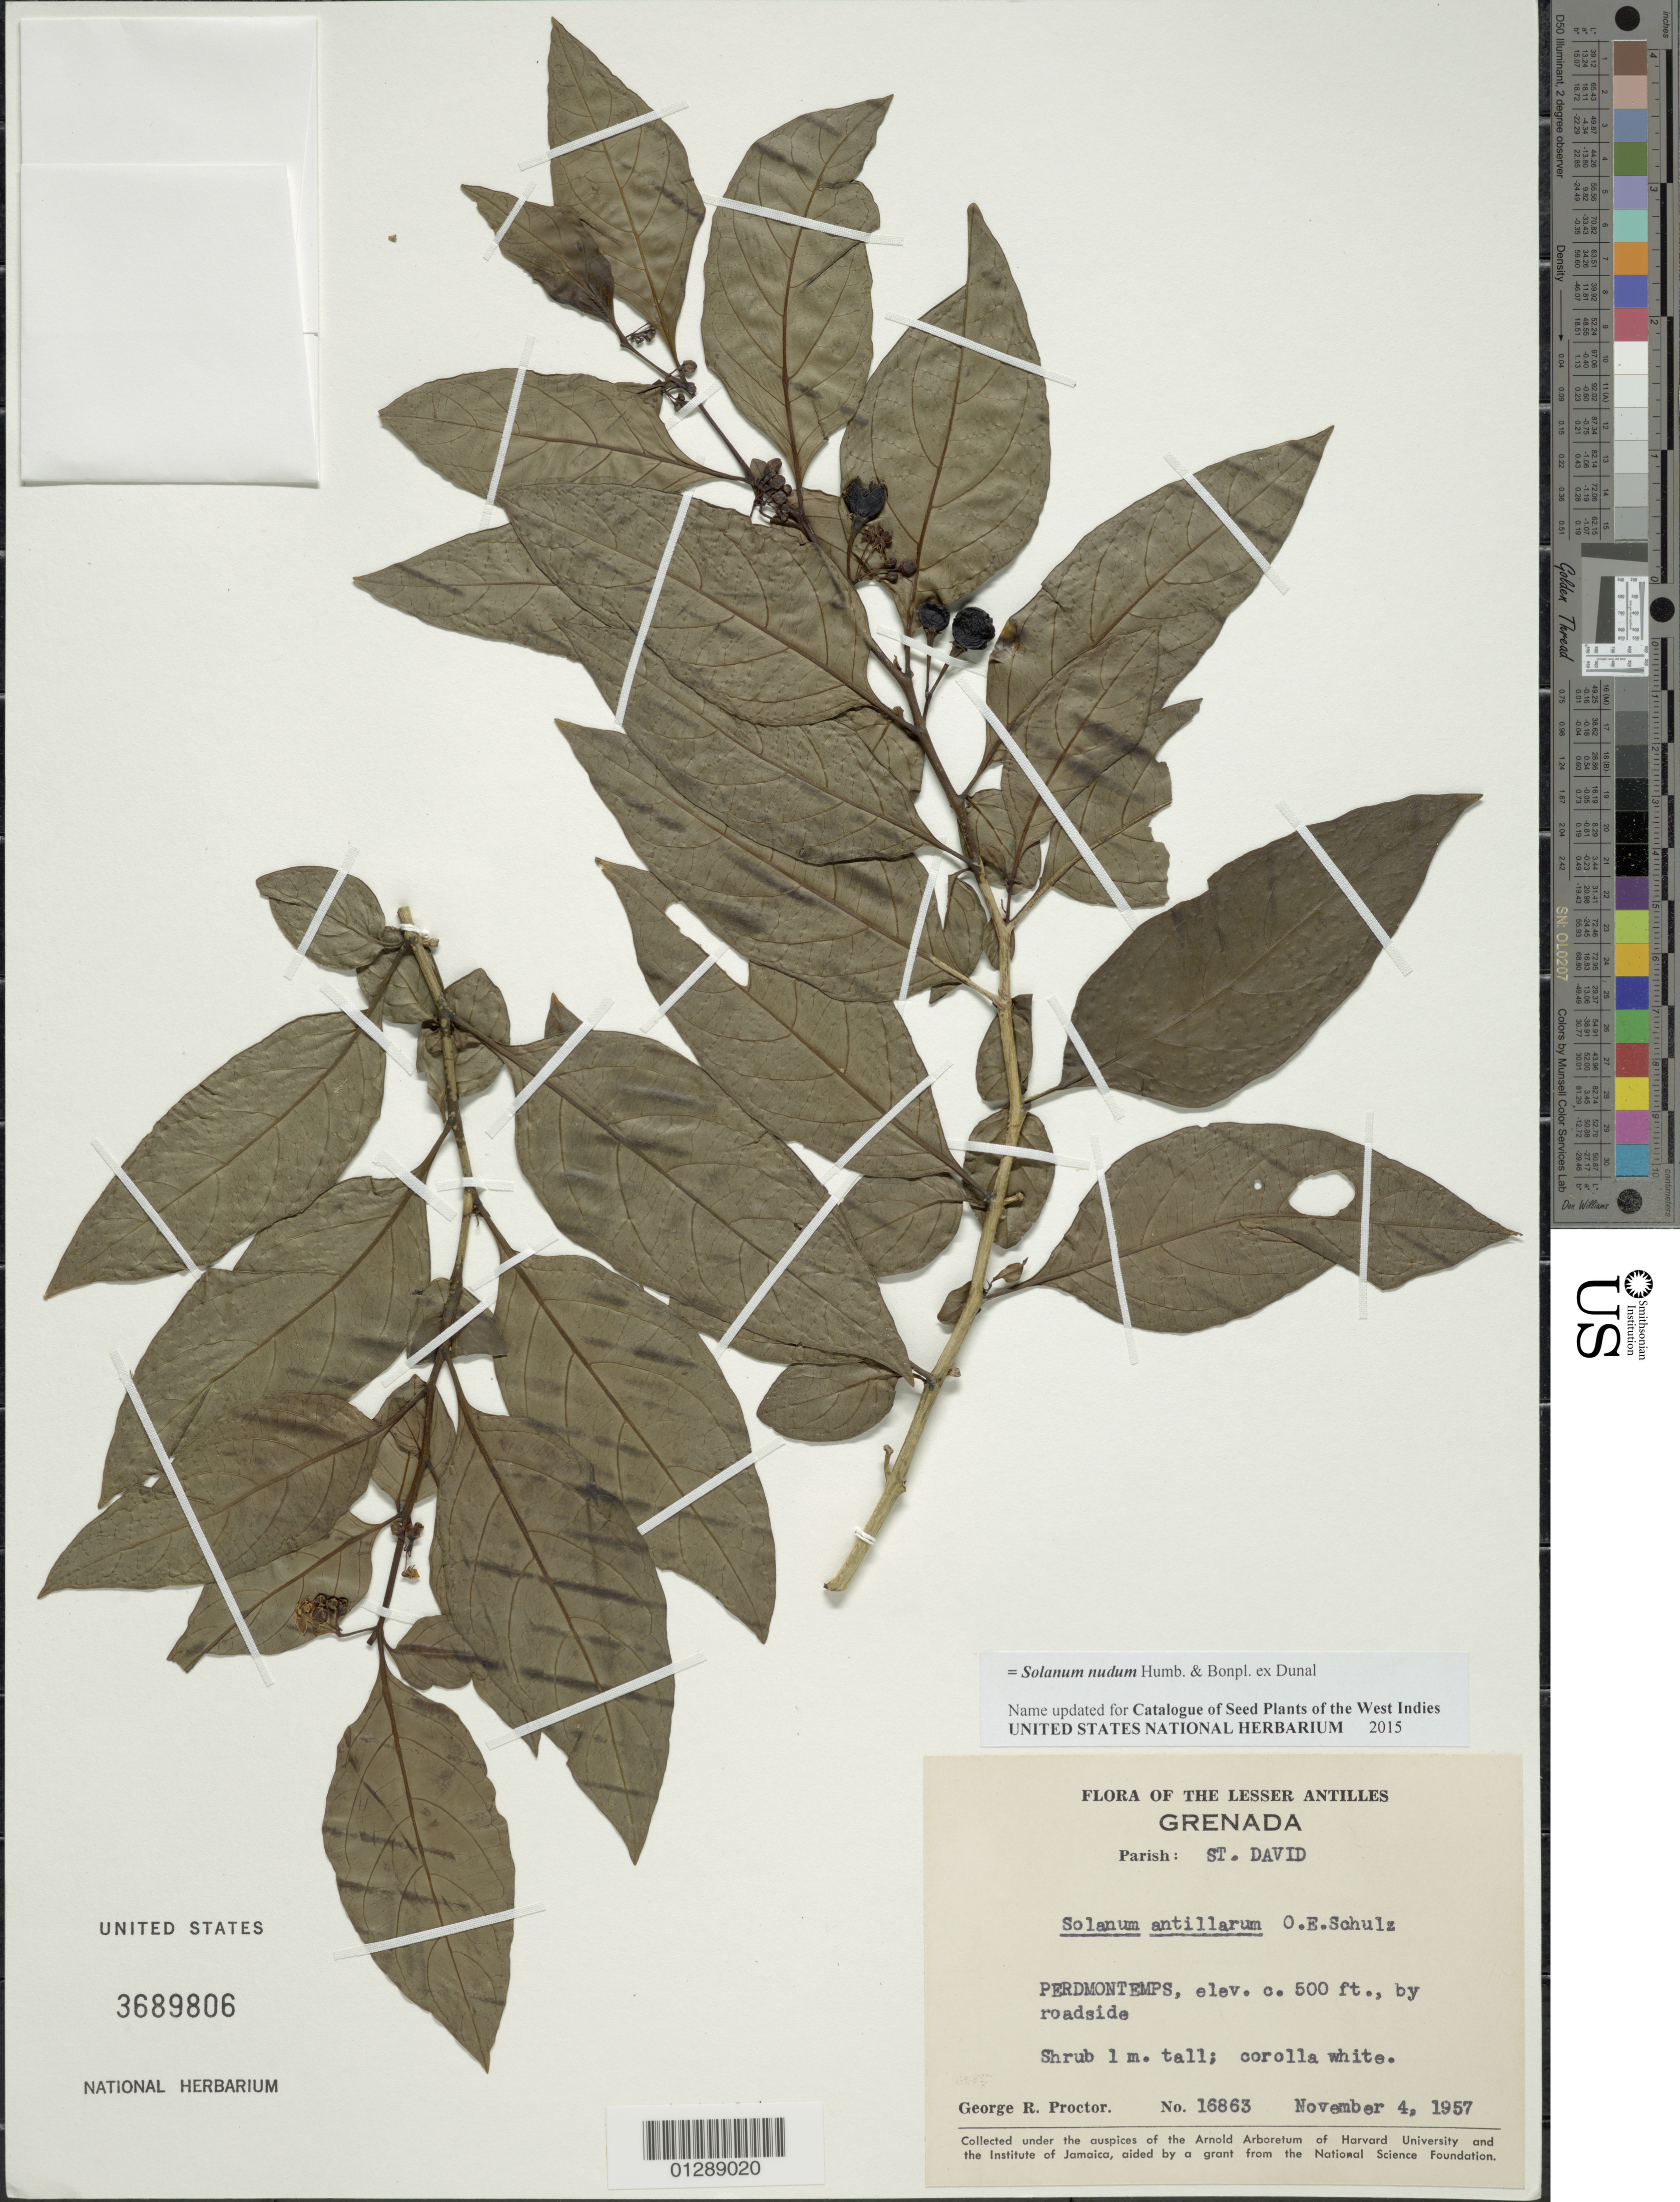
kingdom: Plantae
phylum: Tracheophyta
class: Magnoliopsida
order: Solanales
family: Solanaceae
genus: Solanum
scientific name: Solanum nudum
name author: Humb. & Bonpl. ex Dunal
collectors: G. R. Proctor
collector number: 16863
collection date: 1957-11-04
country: Grenada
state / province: Saint David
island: Grenada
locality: Perdmontemps.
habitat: By roadside.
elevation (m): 152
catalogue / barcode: US 3689806